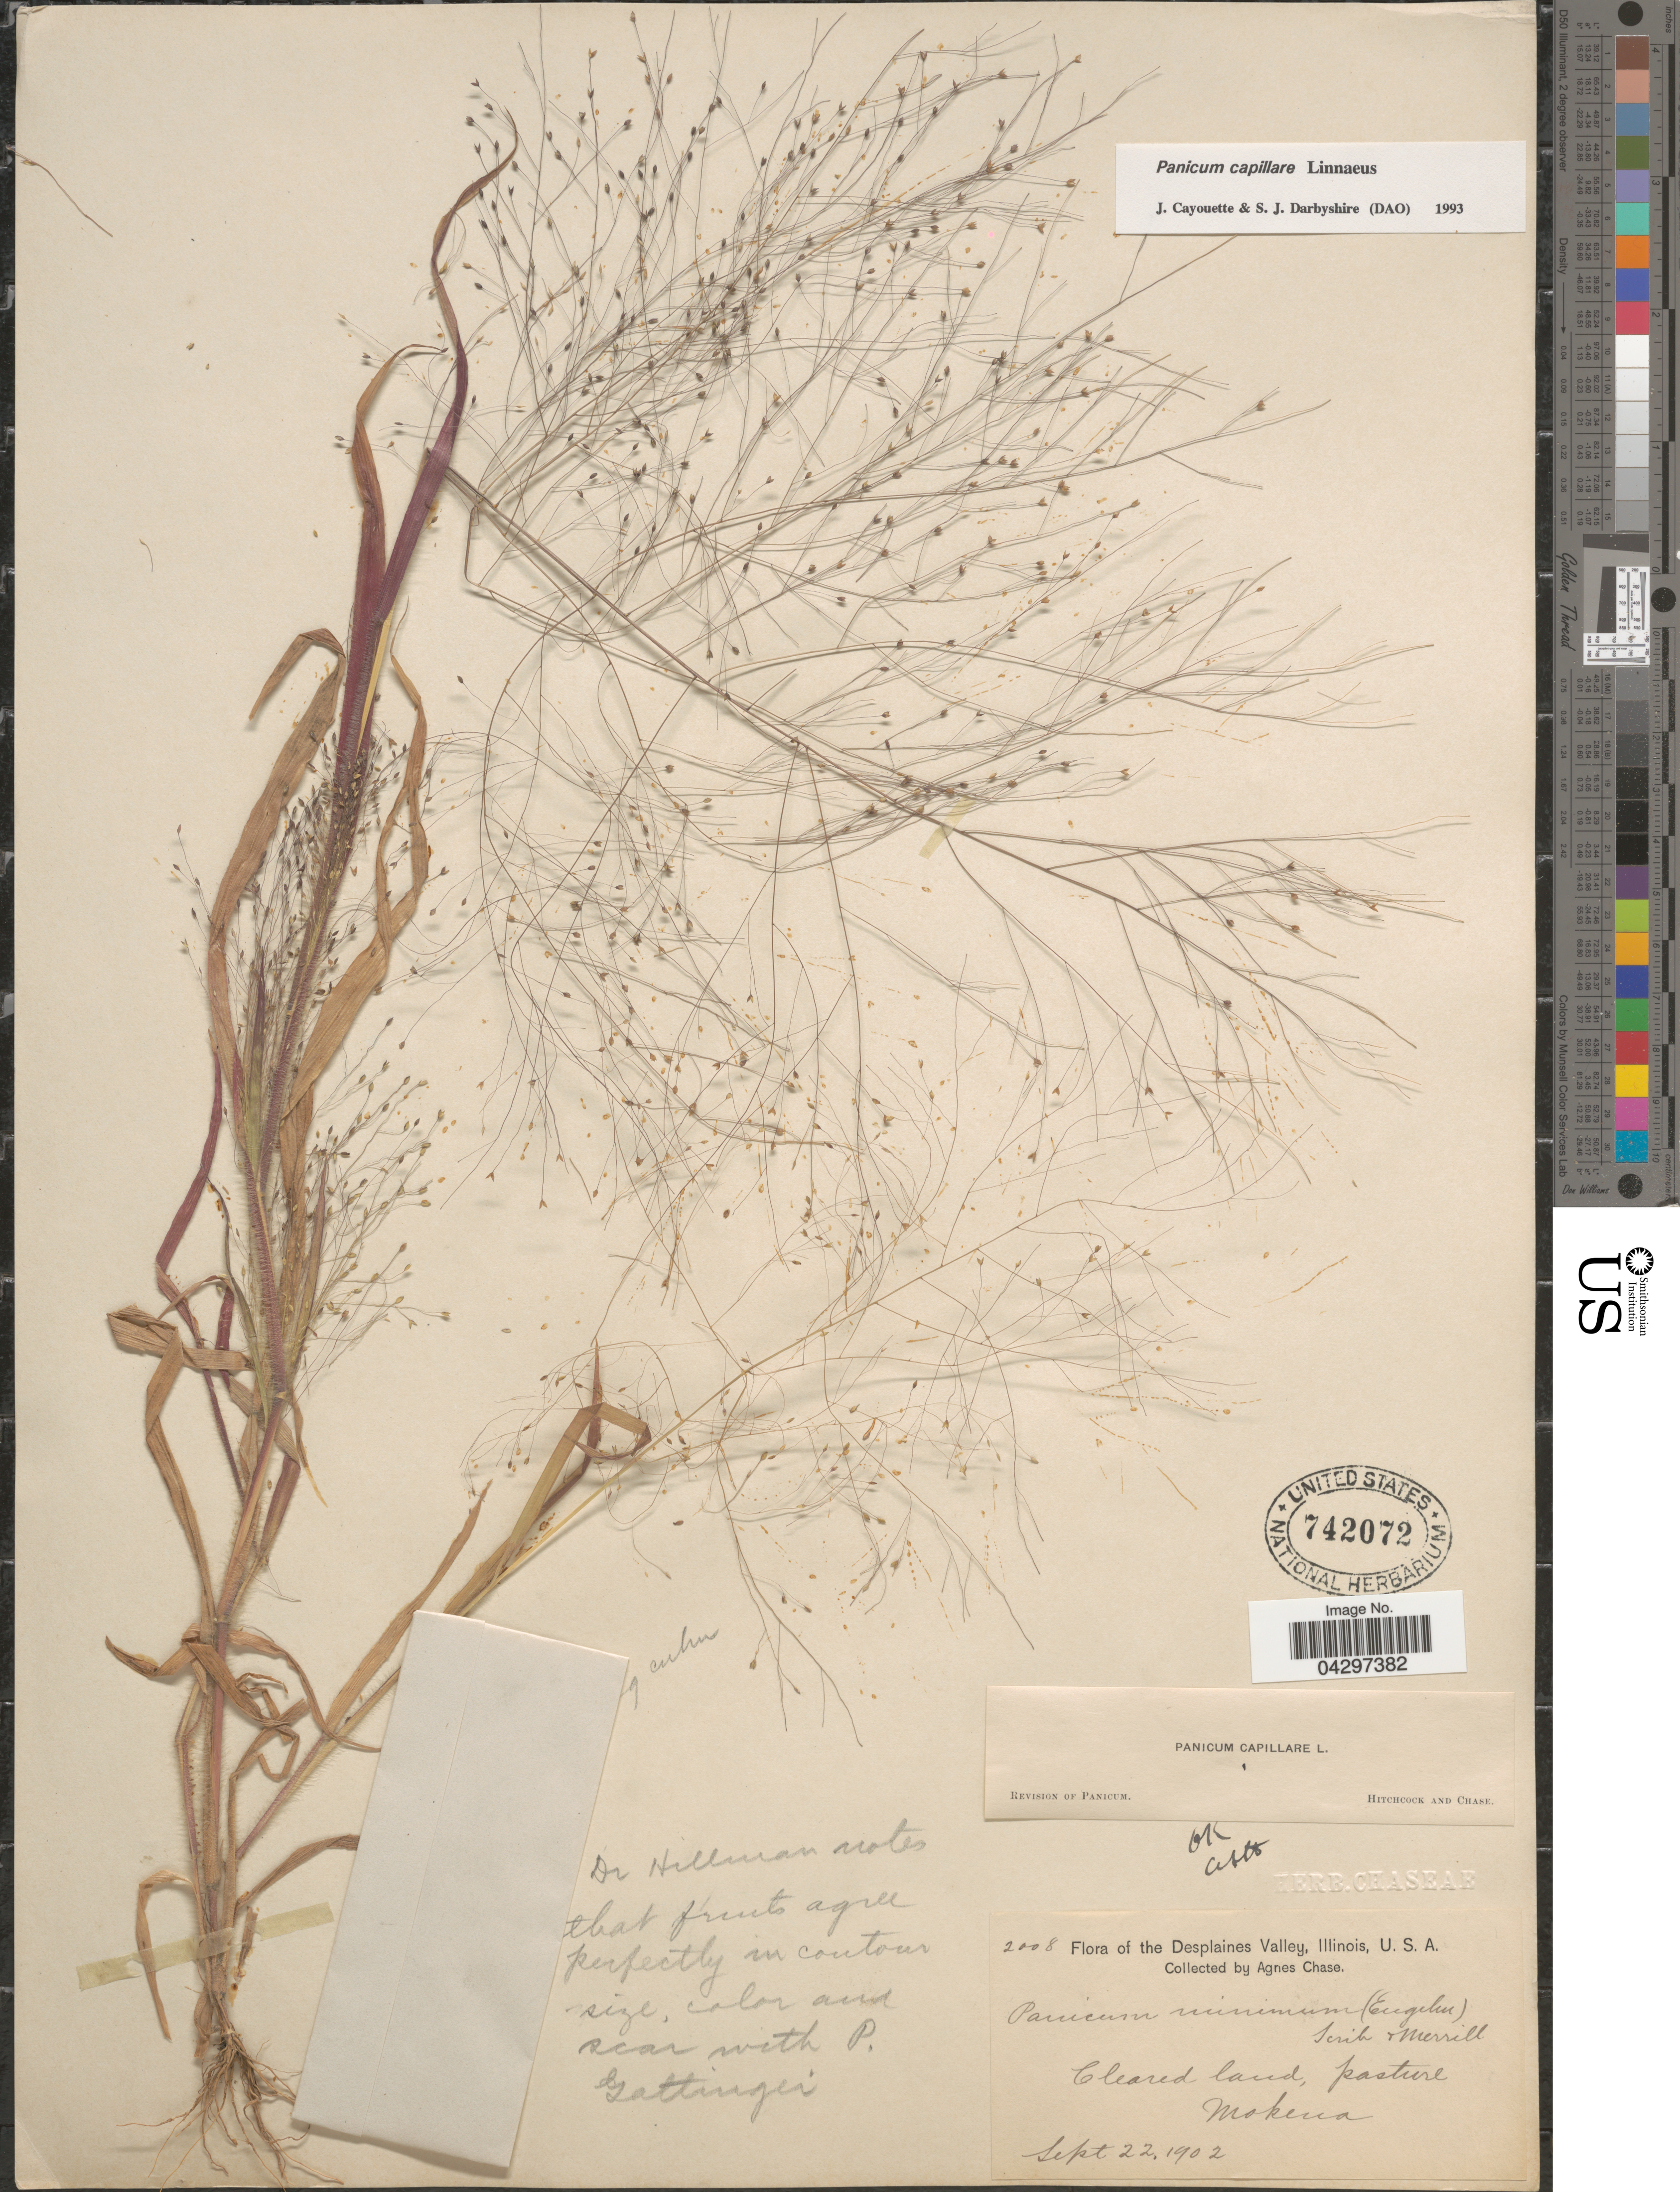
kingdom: Plantae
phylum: Tracheophyta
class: Liliopsida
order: Poales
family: Poaceae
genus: Panicum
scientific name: Panicum capillare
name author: L.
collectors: A. Chase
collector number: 2008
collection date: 1902-09-22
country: United States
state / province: Illinois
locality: The Desplaines Valley. Cleared land, pasture Mokena.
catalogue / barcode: US 742072